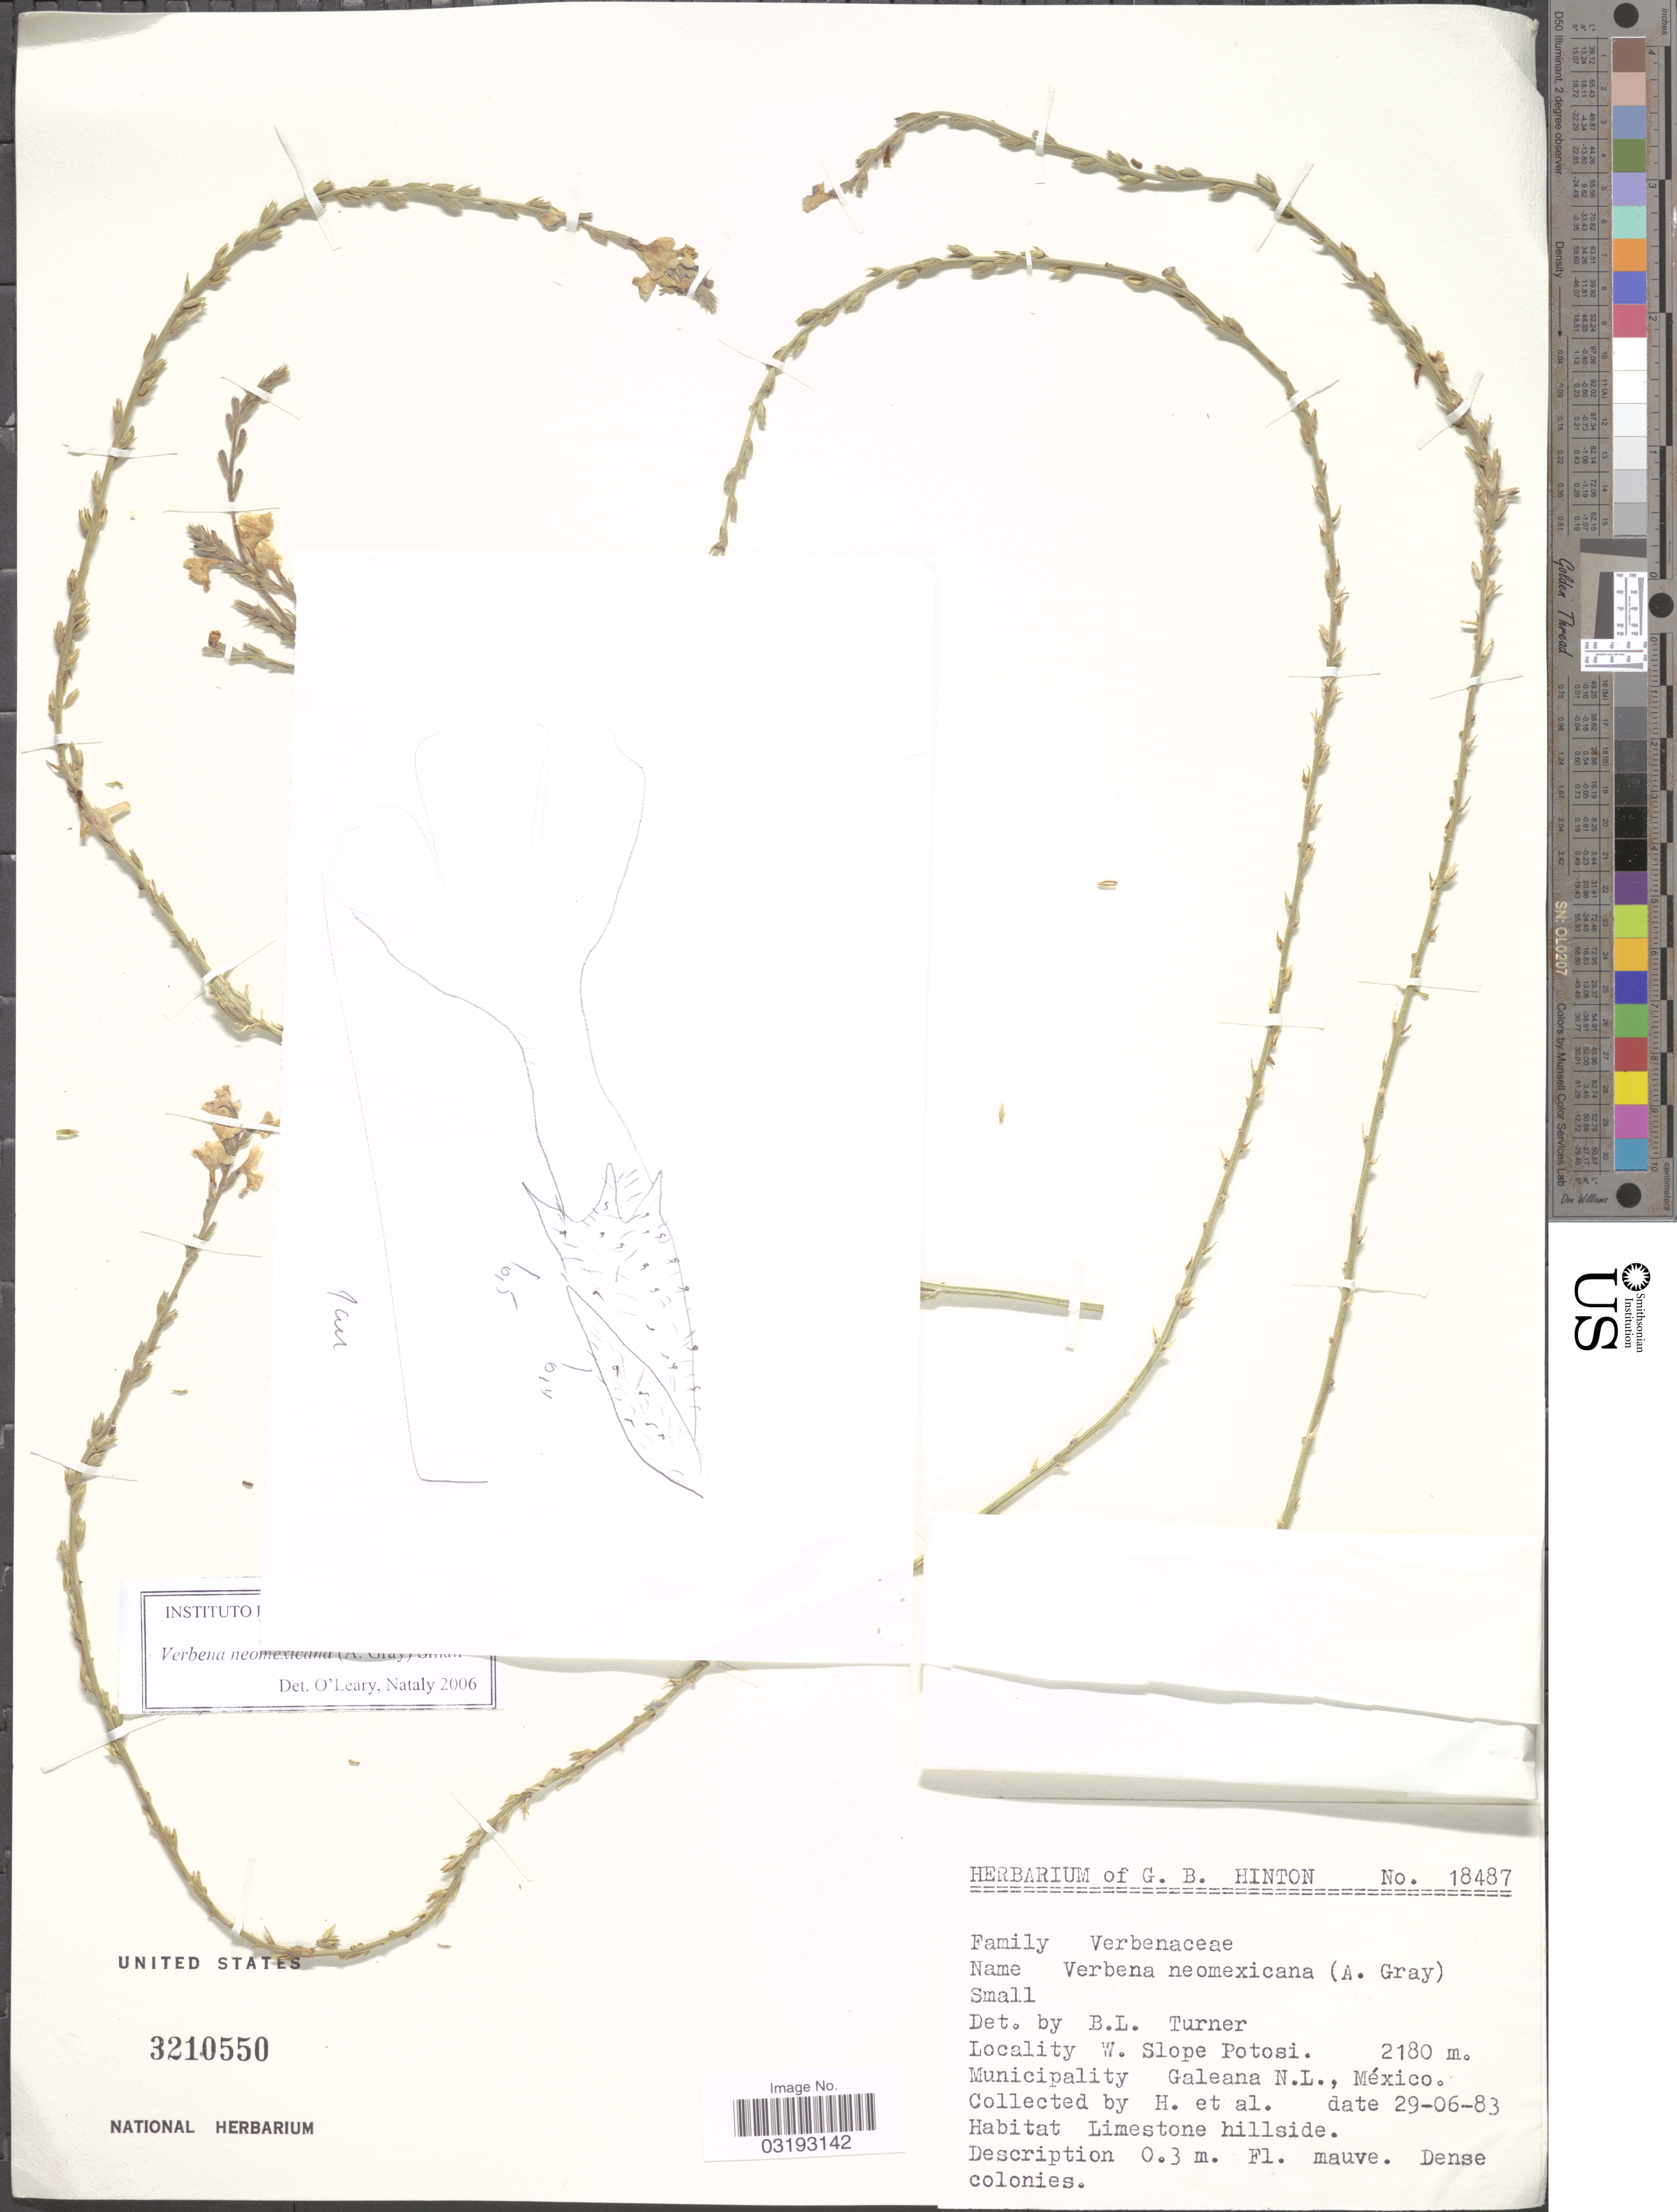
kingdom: Plantae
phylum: Tracheophyta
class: Magnoliopsida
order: Lamiales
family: Verbenaceae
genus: Verbena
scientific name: Verbena neomexicana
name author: (A. Gray) Small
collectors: G. B. Hinton & et al.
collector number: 18487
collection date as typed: Transcribed d/m/y: 29/6/83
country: Mexico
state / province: Nuevo León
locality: W. Slope Potosi. Municipality Galeana N. L.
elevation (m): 2180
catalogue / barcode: US 3210550